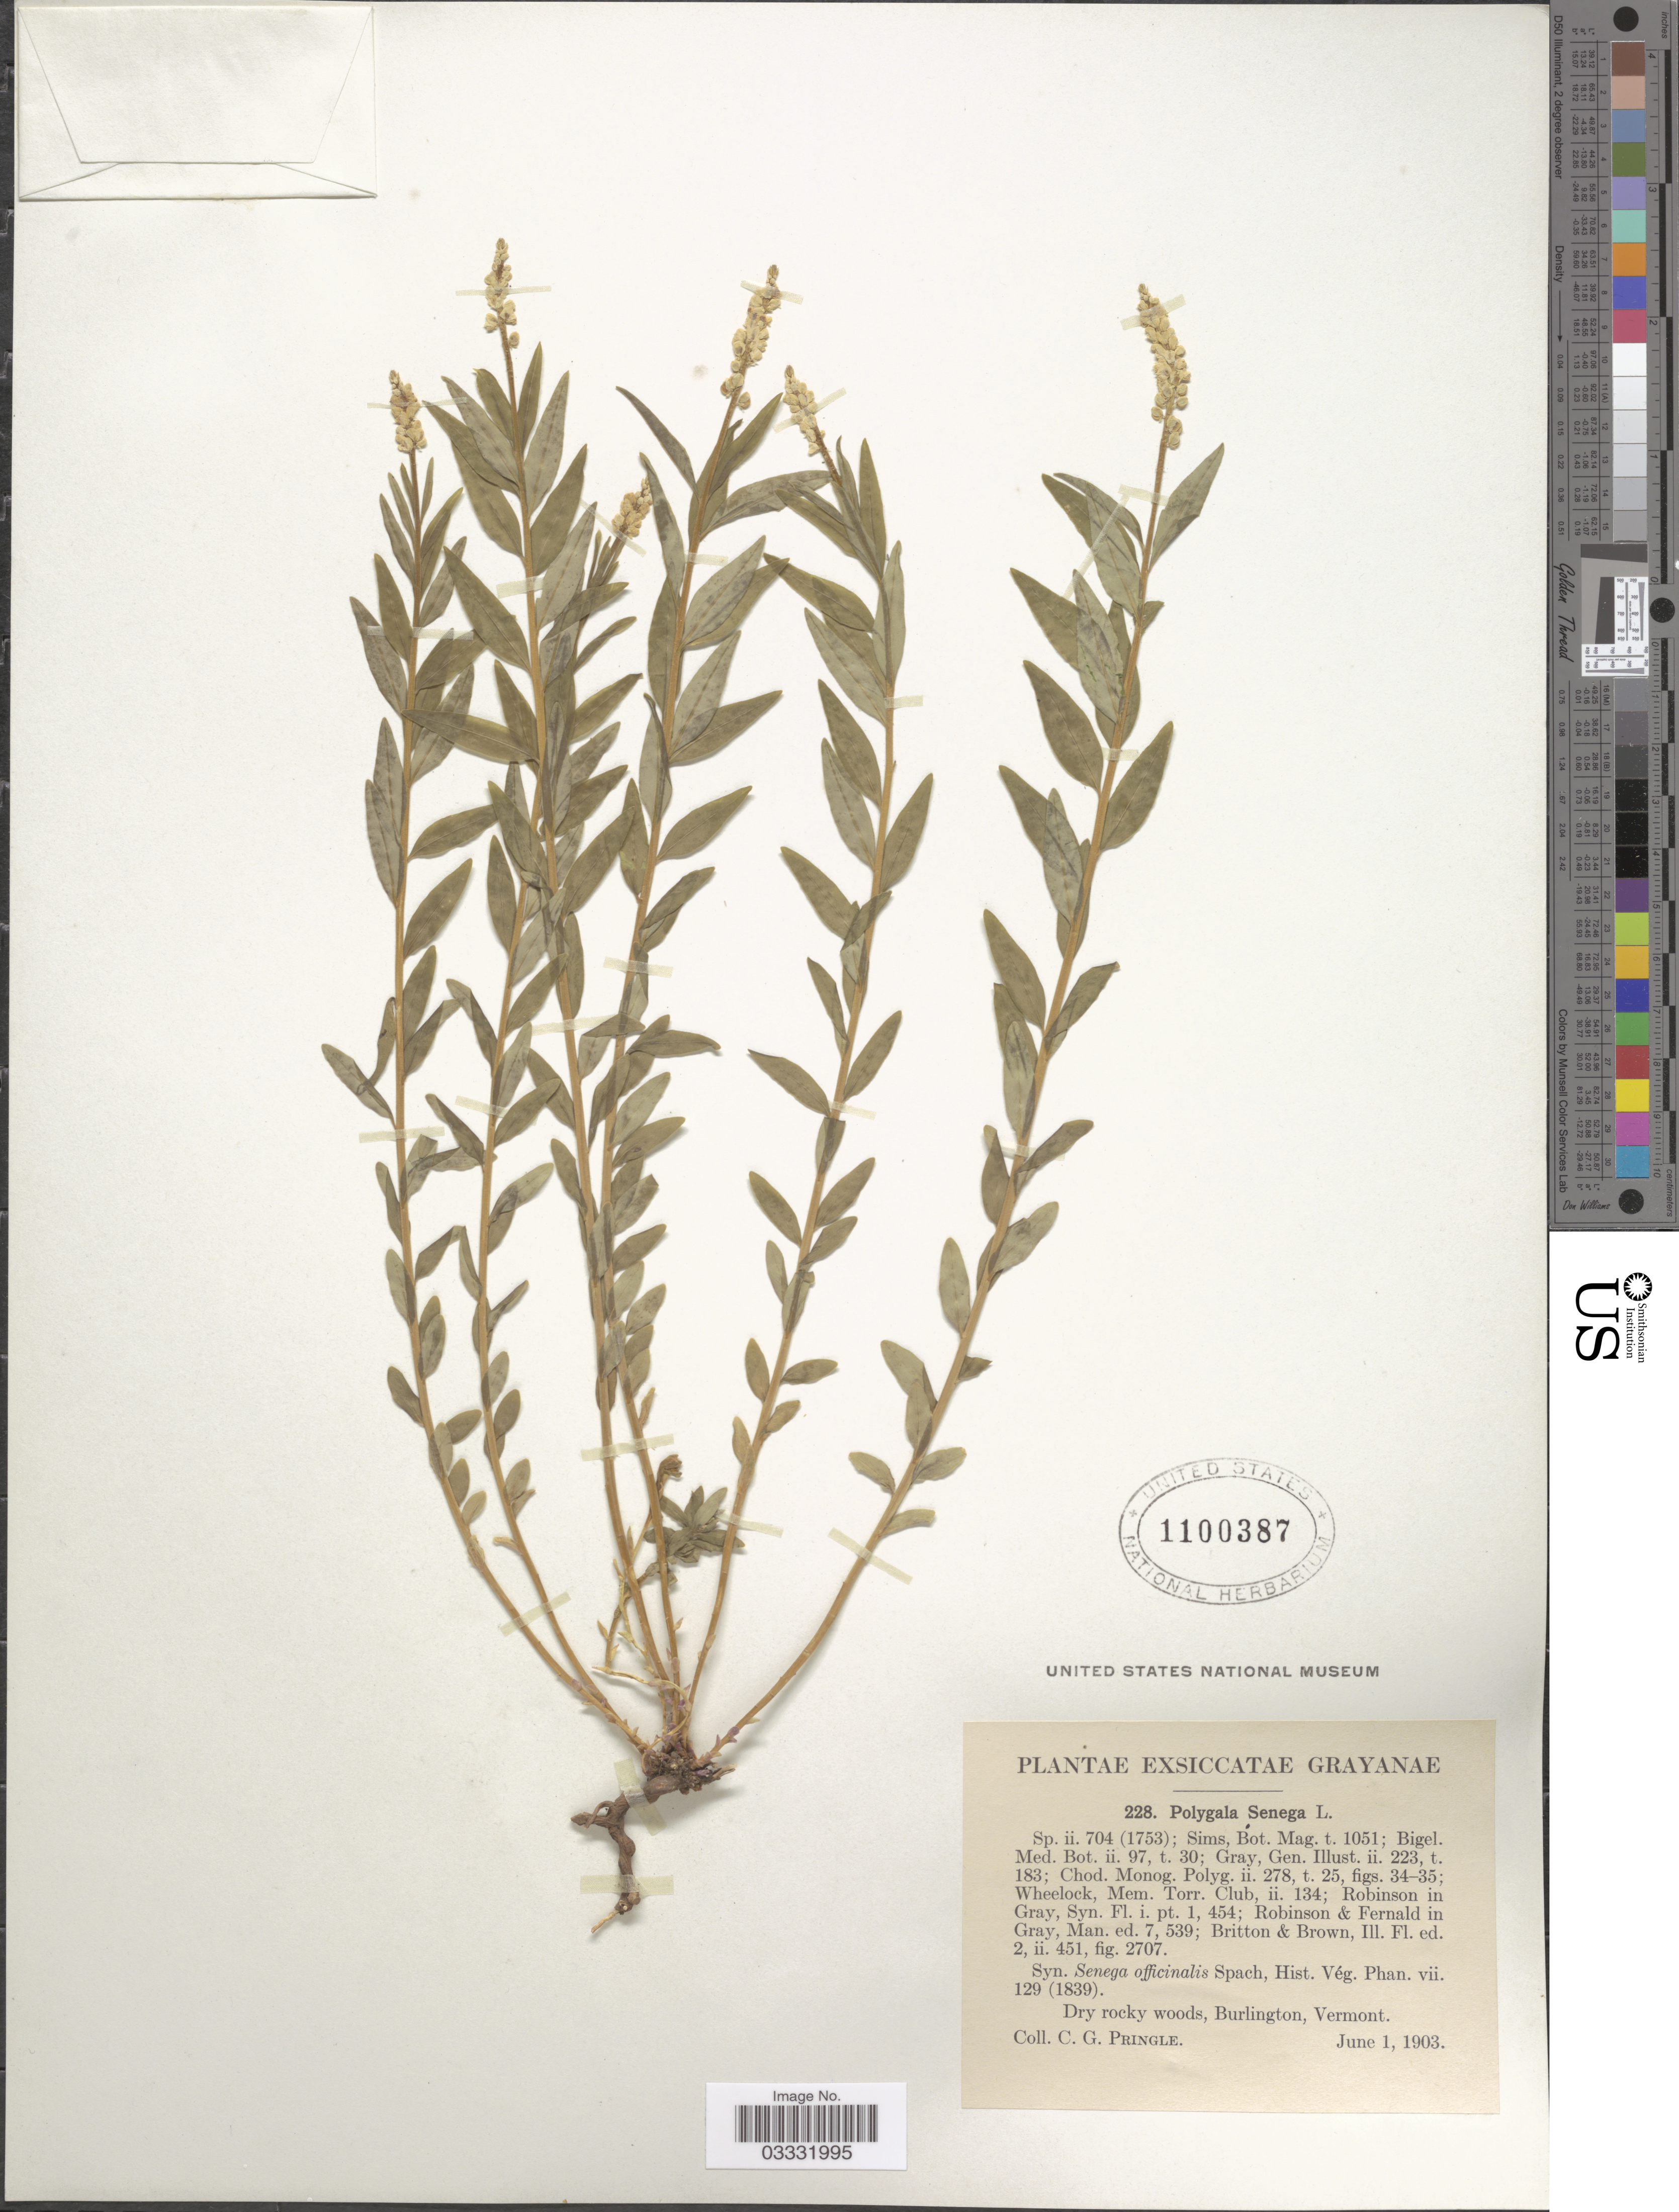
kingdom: Plantae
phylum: Tracheophyta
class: Magnoliopsida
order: Fabales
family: Polygalaceae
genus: Polygala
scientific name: Polygala senega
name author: L.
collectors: C. G. Pringle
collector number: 228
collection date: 1903-06-01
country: United States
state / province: Vermont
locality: Burlington.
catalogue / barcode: US 1100387